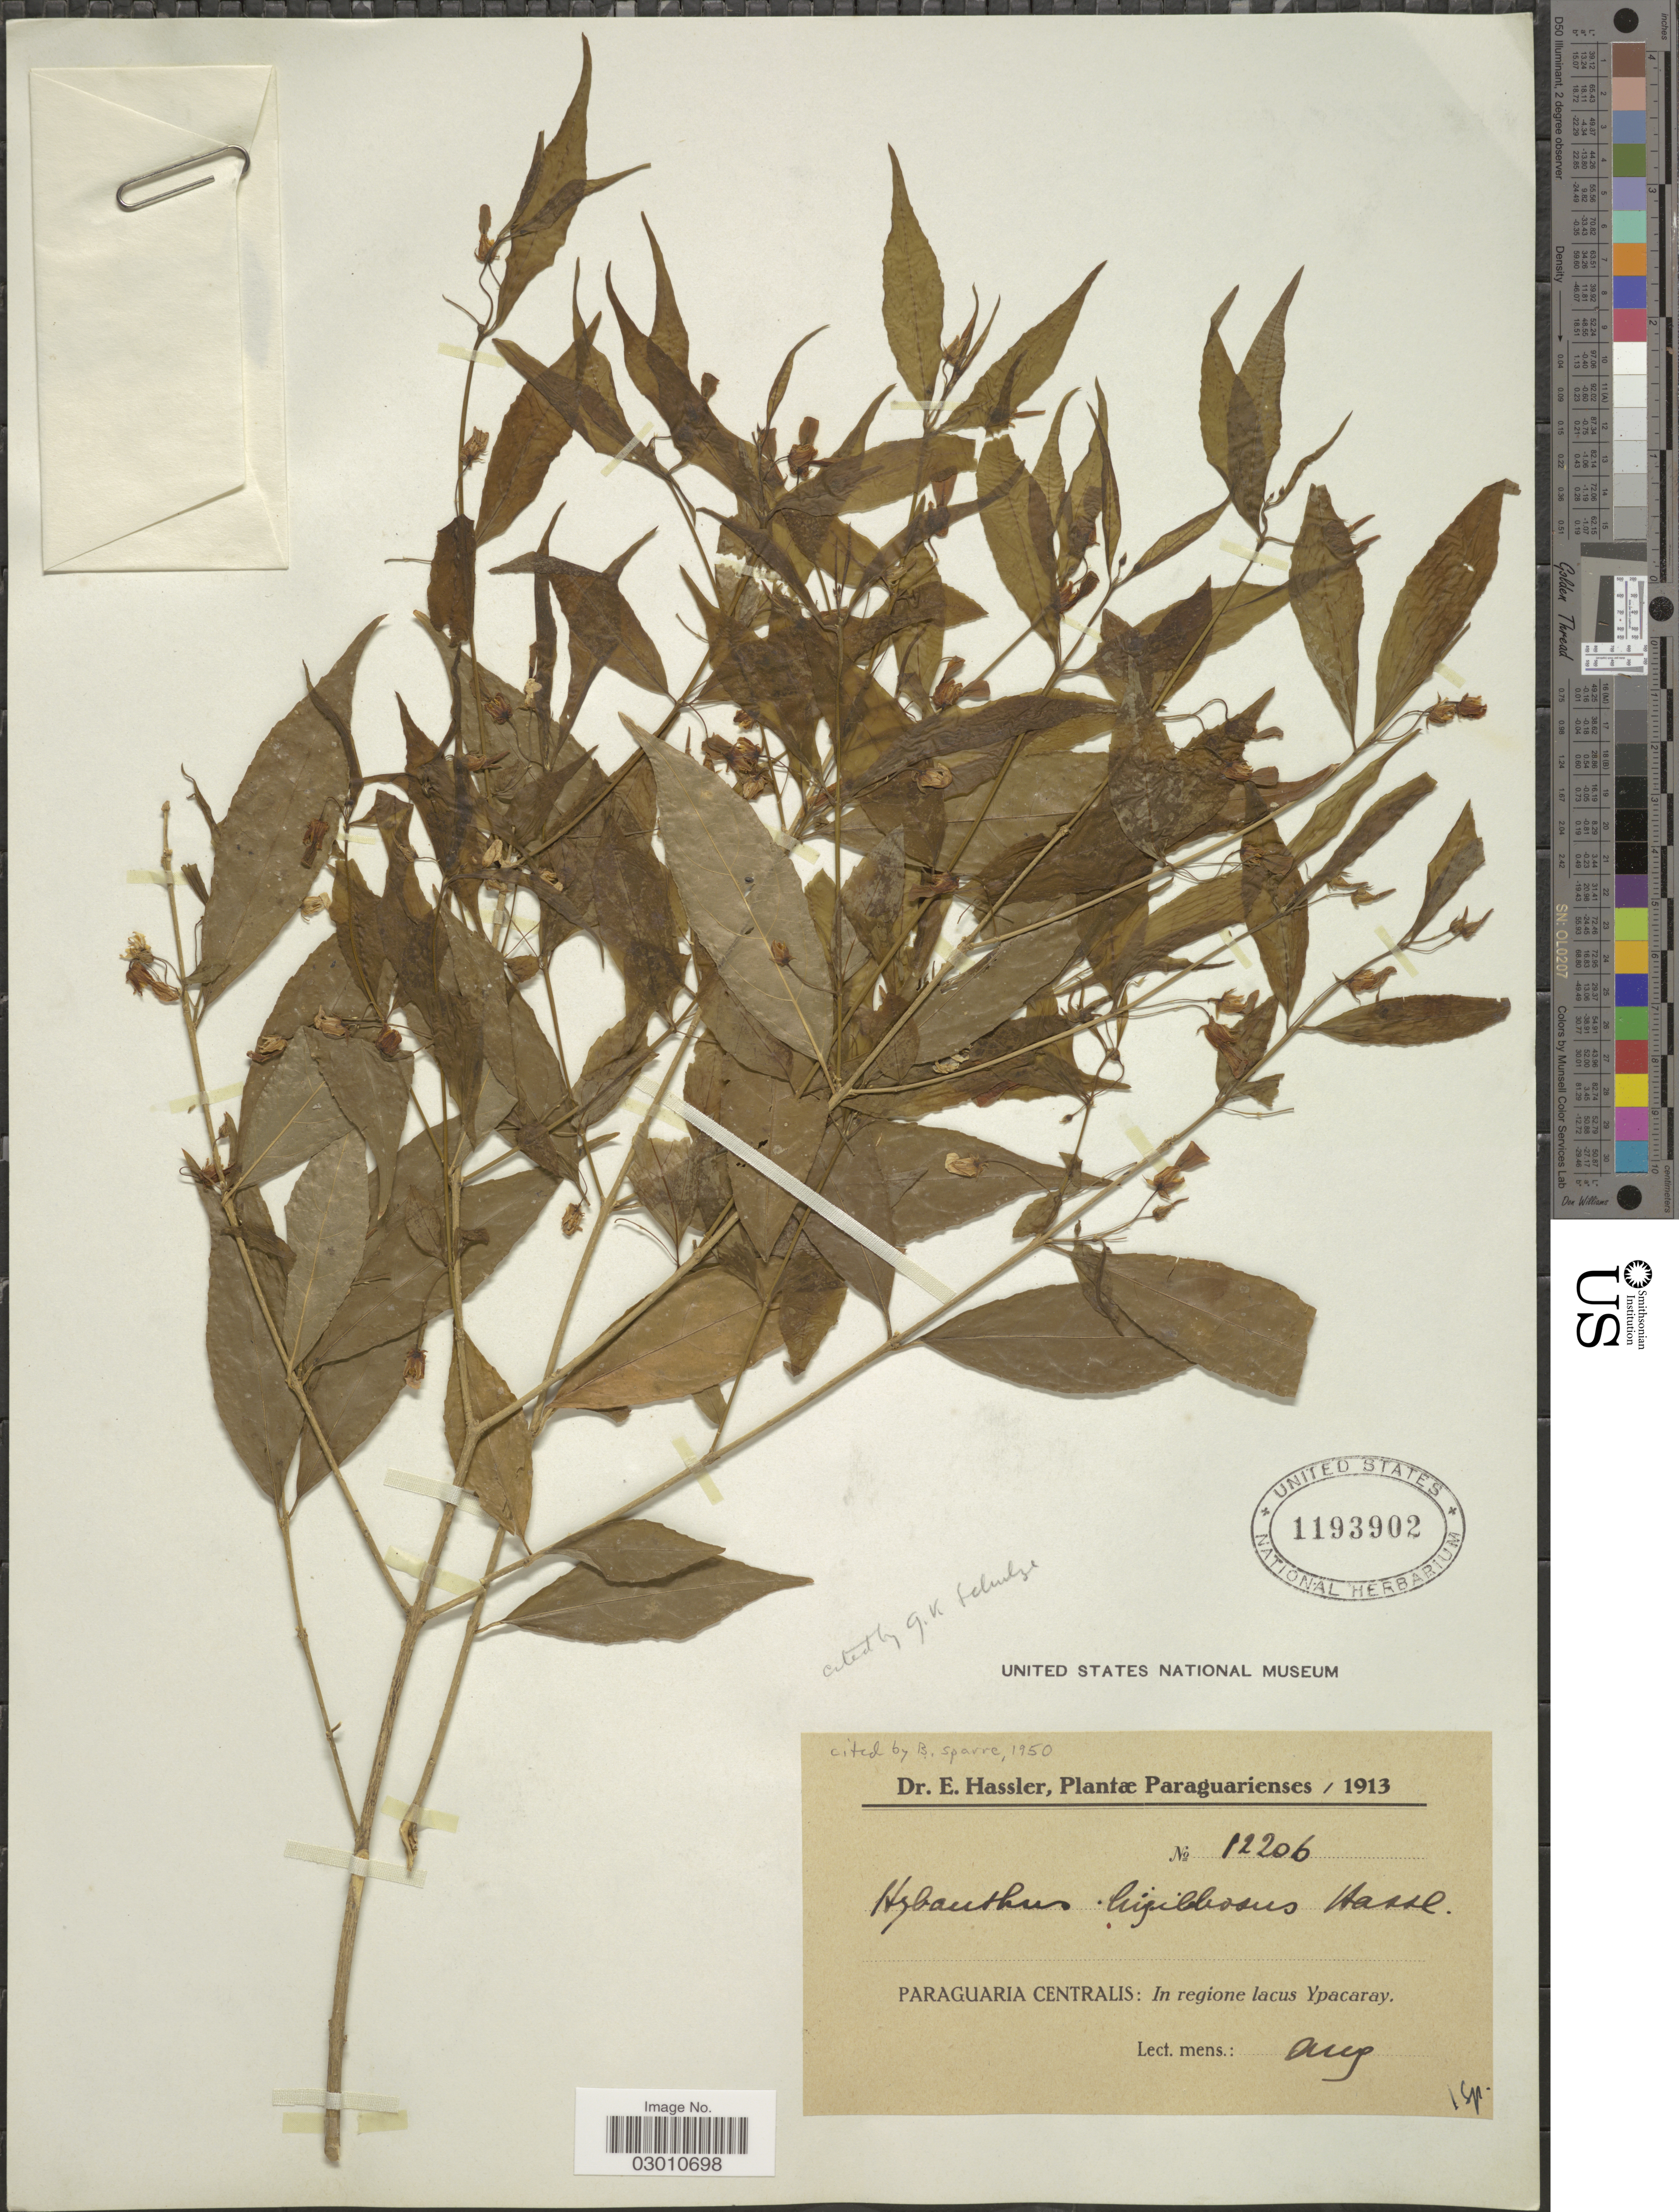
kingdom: Plantae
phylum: Tracheophyta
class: Magnoliopsida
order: Malpighiales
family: Violaceae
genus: Pombalia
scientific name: Pombalia bigibbosa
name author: (A. St.-Hil.) Paula-Souza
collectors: E. Hassler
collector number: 12206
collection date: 1913-08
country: Paraguay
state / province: Central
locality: Paraguaria Centralis: In regione lacus Ypacaray.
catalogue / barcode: US 1193902